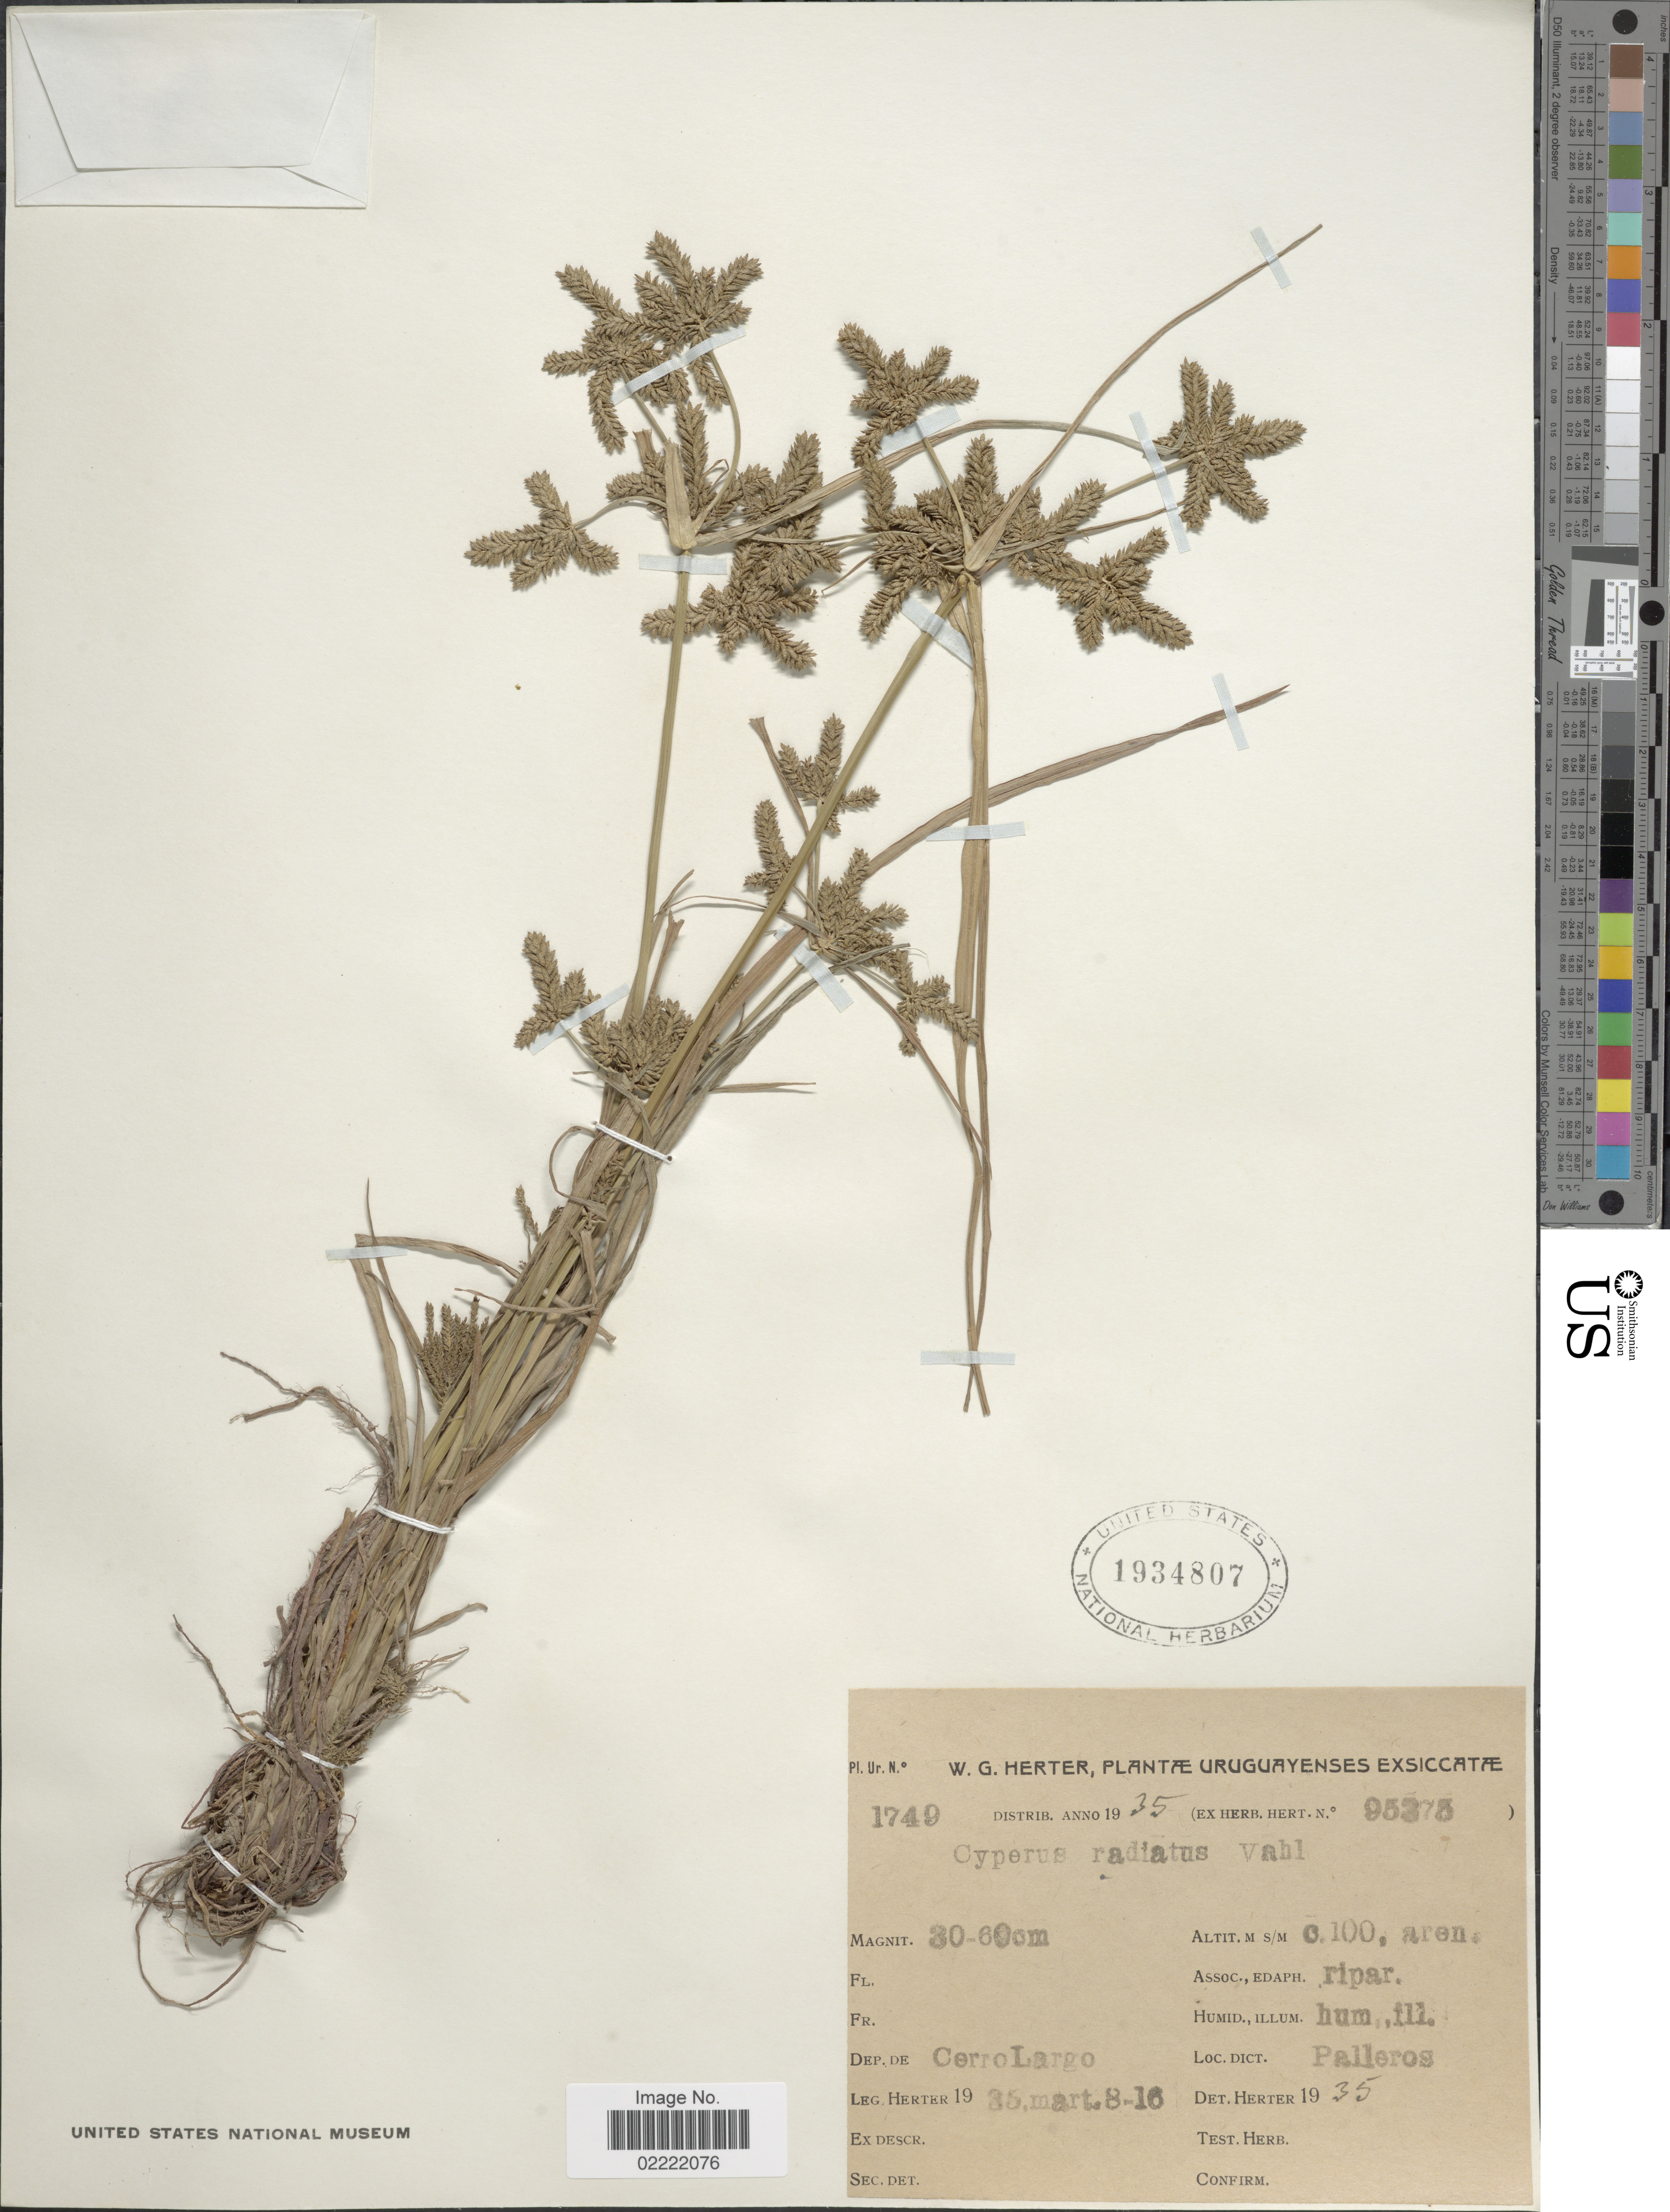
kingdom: Plantae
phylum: Tracheophyta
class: Liliopsida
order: Poales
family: Cyperaceae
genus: Cyperus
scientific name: Cyperus imbricatus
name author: Retz.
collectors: Herter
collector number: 1749/95275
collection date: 1935-03-08/1935-03-16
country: Uruguay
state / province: Cerro Largo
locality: Dep. de Cerro Lago, Palleros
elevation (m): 100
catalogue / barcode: US 1934807